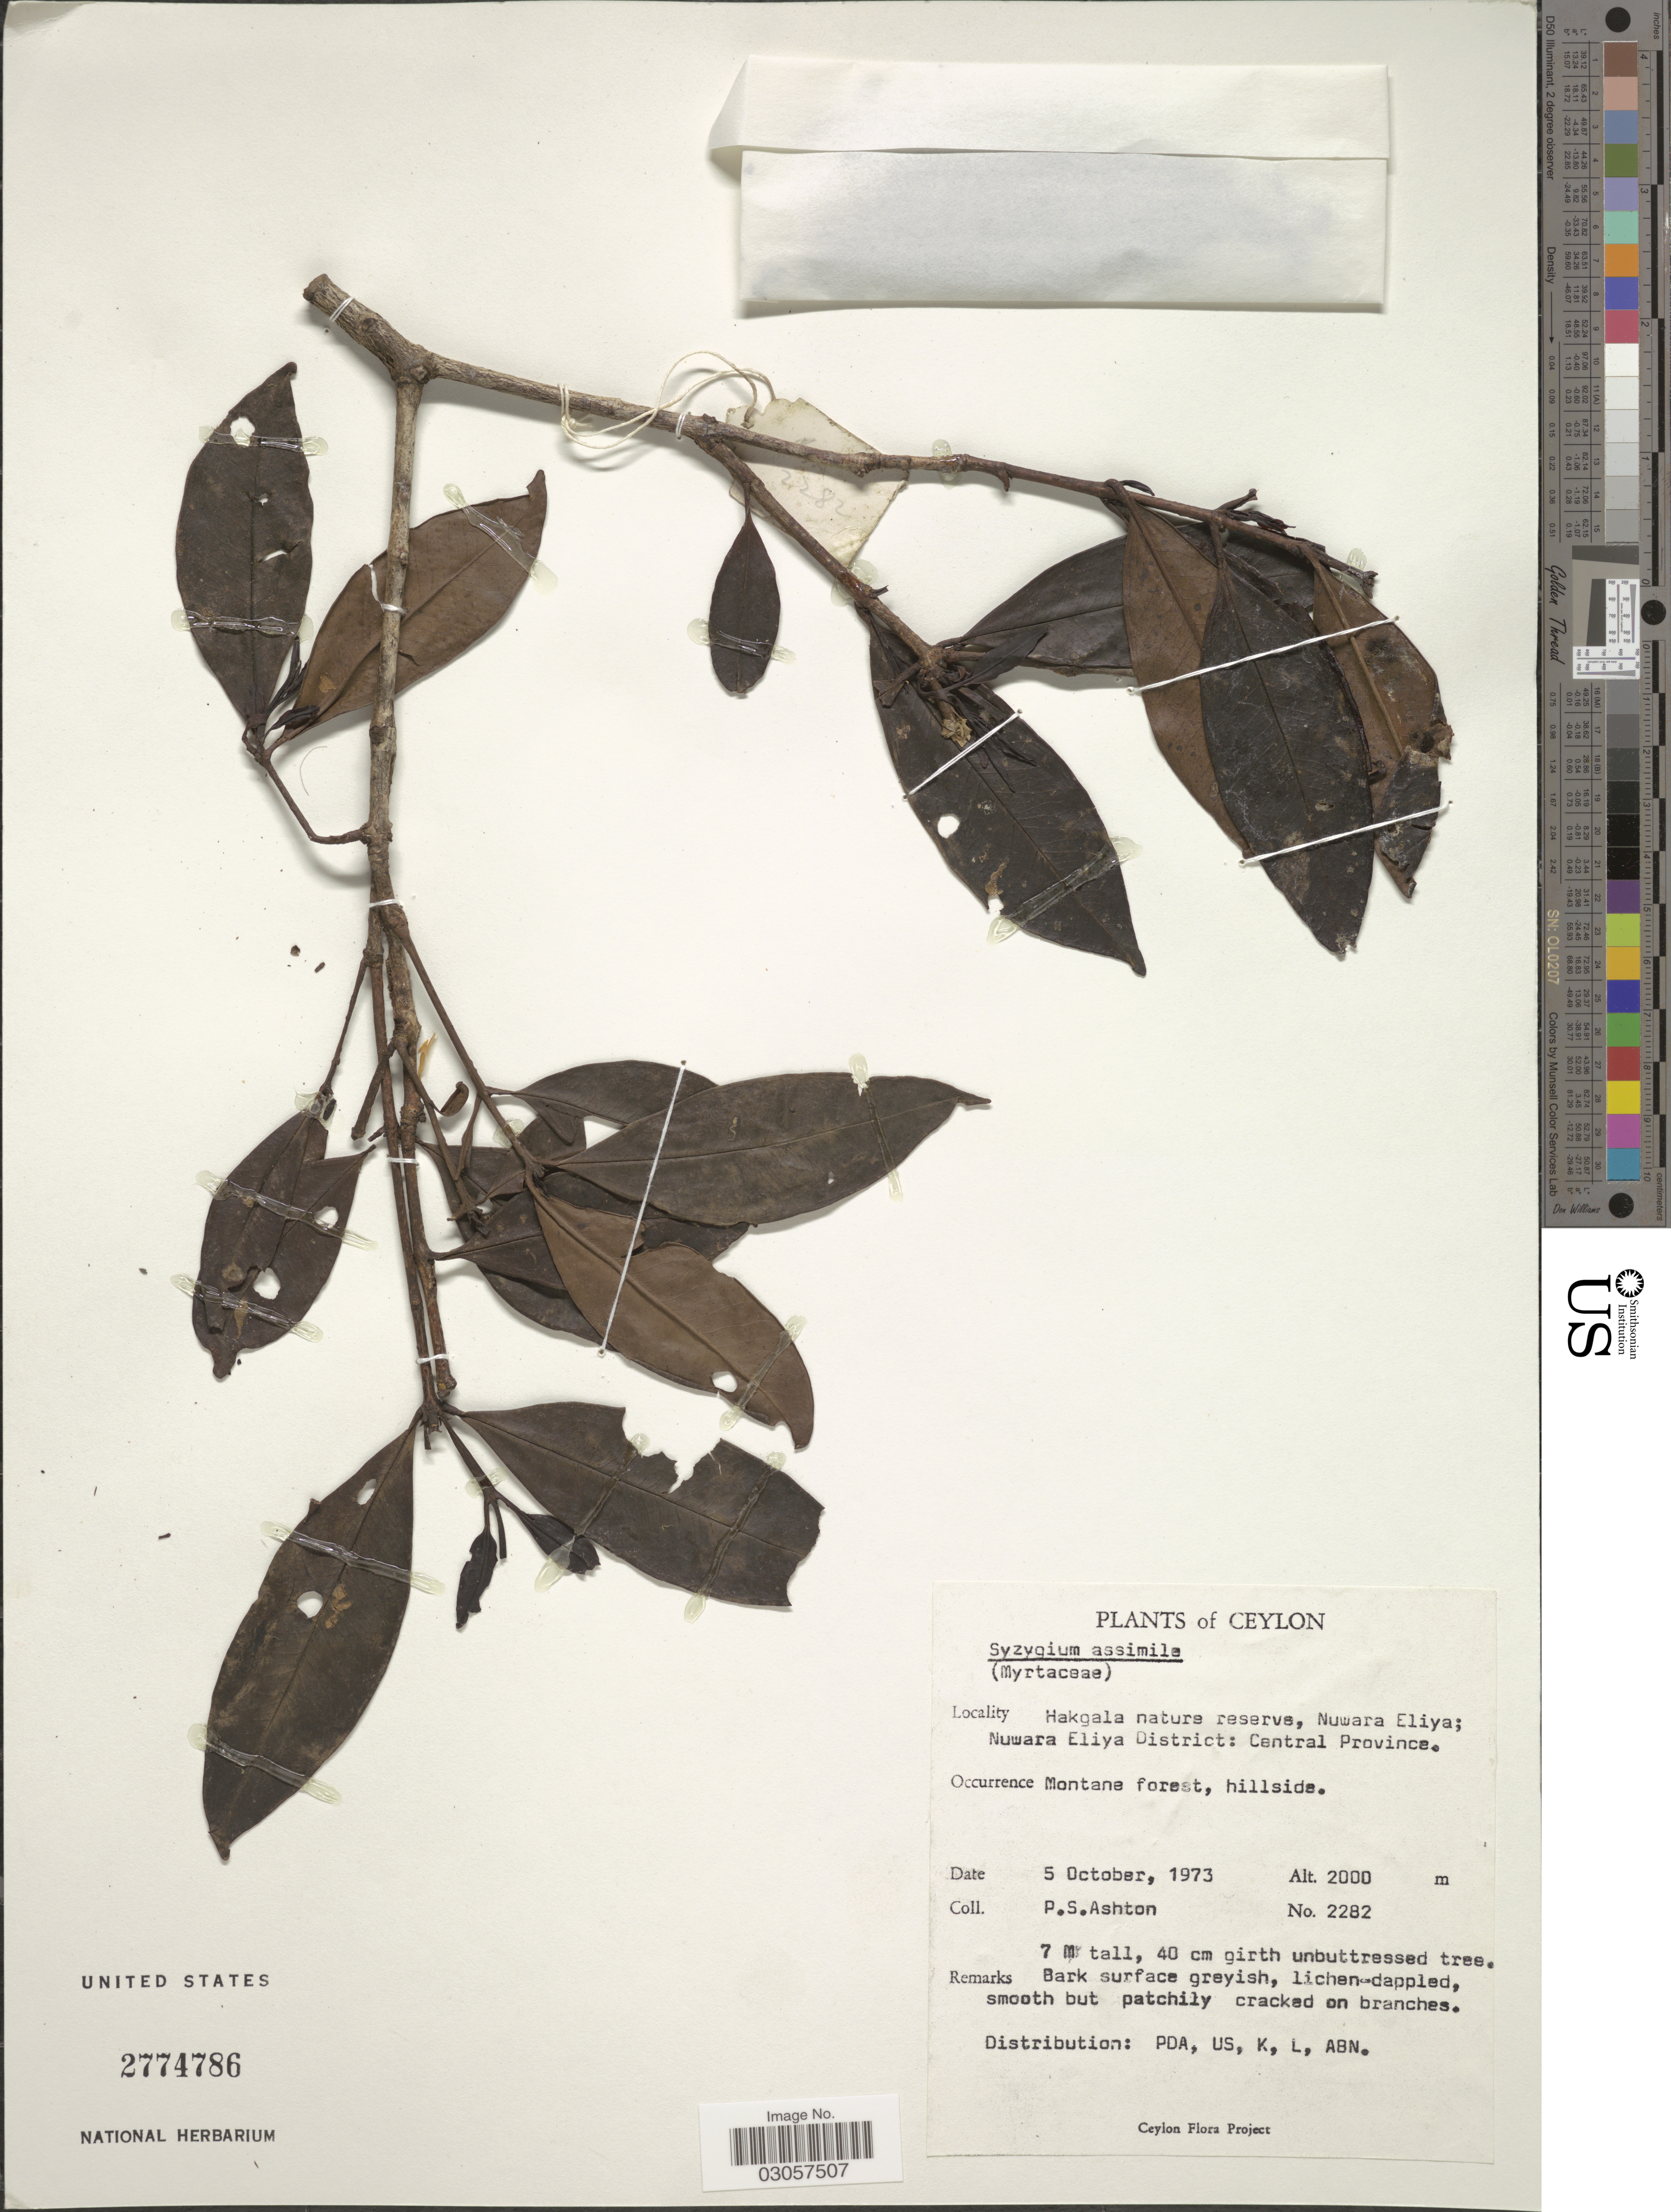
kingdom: Plantae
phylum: Tracheophyta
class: Magnoliopsida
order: Myrtales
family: Myrtaceae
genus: Syzygium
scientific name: Syzygium assimile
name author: Thwaites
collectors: P. S. Ashton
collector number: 2282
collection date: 1973-10-05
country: Sri Lanka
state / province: Central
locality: Ceylon, Hakgala nature reserve, Nuwara Eliya, Nuwara Eliya District; Central Province, Montane forest, hillside.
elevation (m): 2000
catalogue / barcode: US 2774786